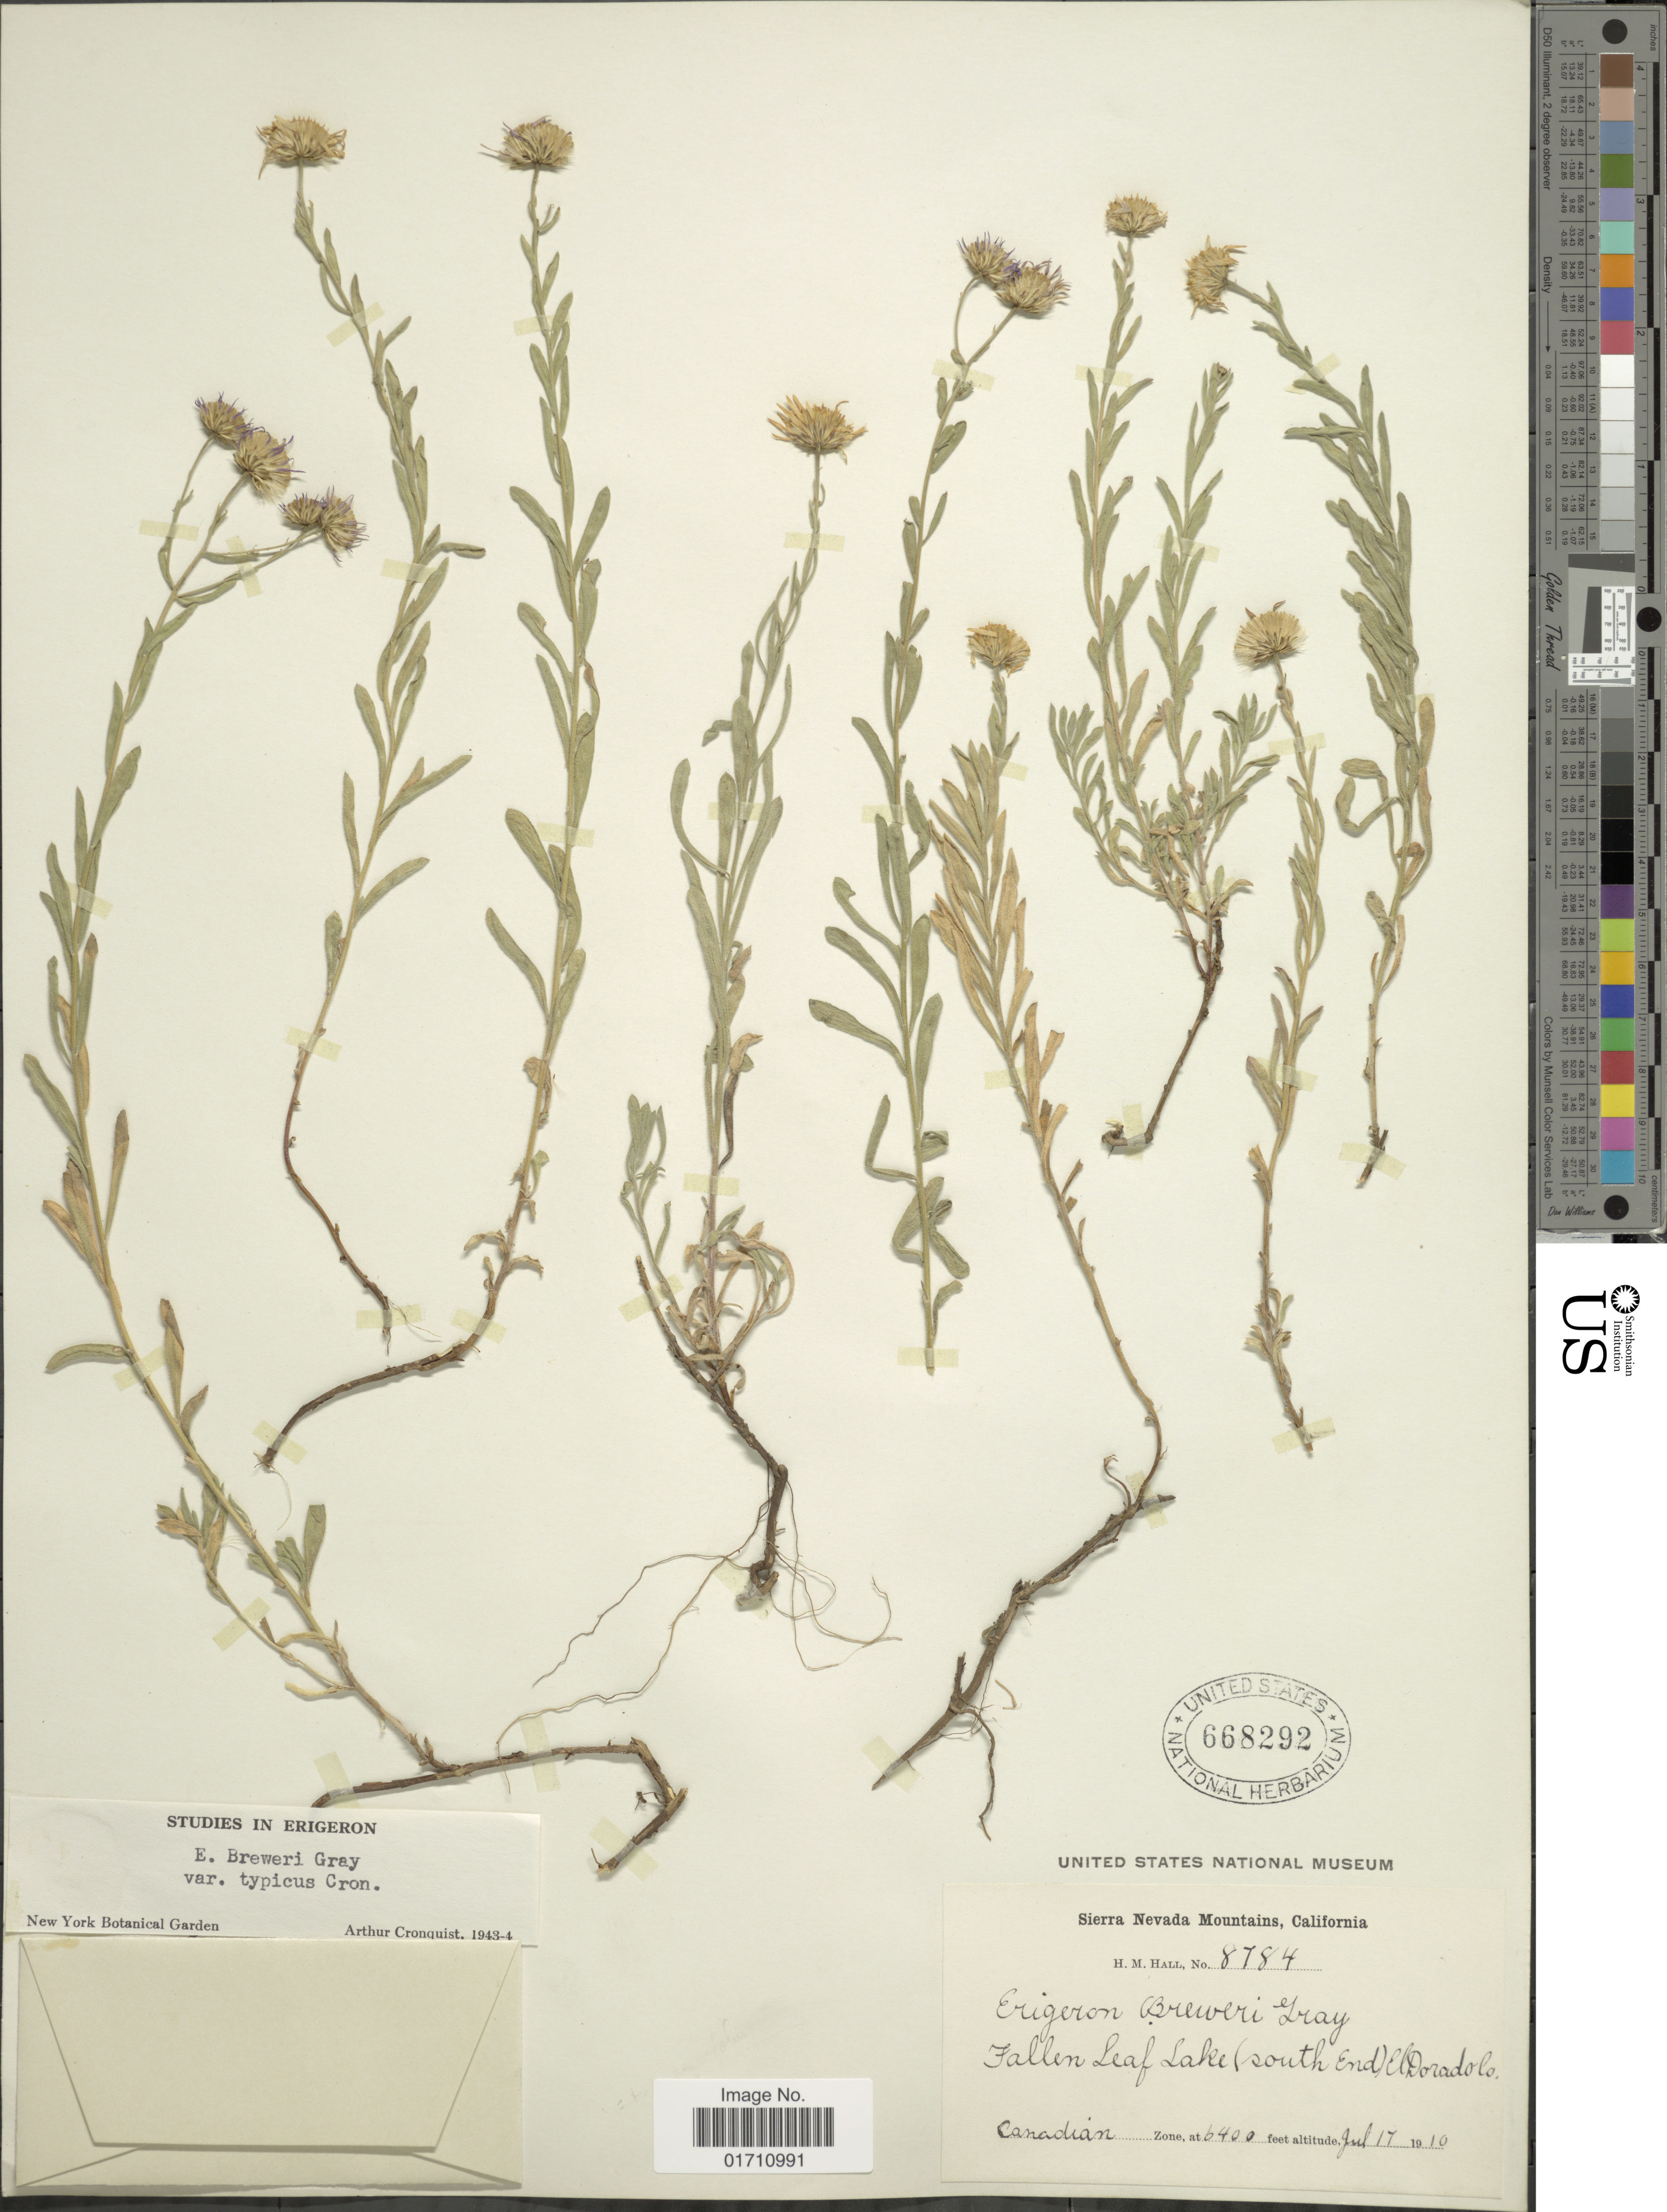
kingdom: Plantae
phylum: Tracheophyta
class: Magnoliopsida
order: Asterales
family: Asteraceae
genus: Erigeron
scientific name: Erigeron breweri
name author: A. Gray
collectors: H. M. Hall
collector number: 8784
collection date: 1910-07-17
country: United States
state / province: California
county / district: El Dorado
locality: Sierra Nevada Mountains, Fallen Leaf Lake (south End) El Dorado Co, Canadian Zone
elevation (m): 1951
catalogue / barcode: US 668292